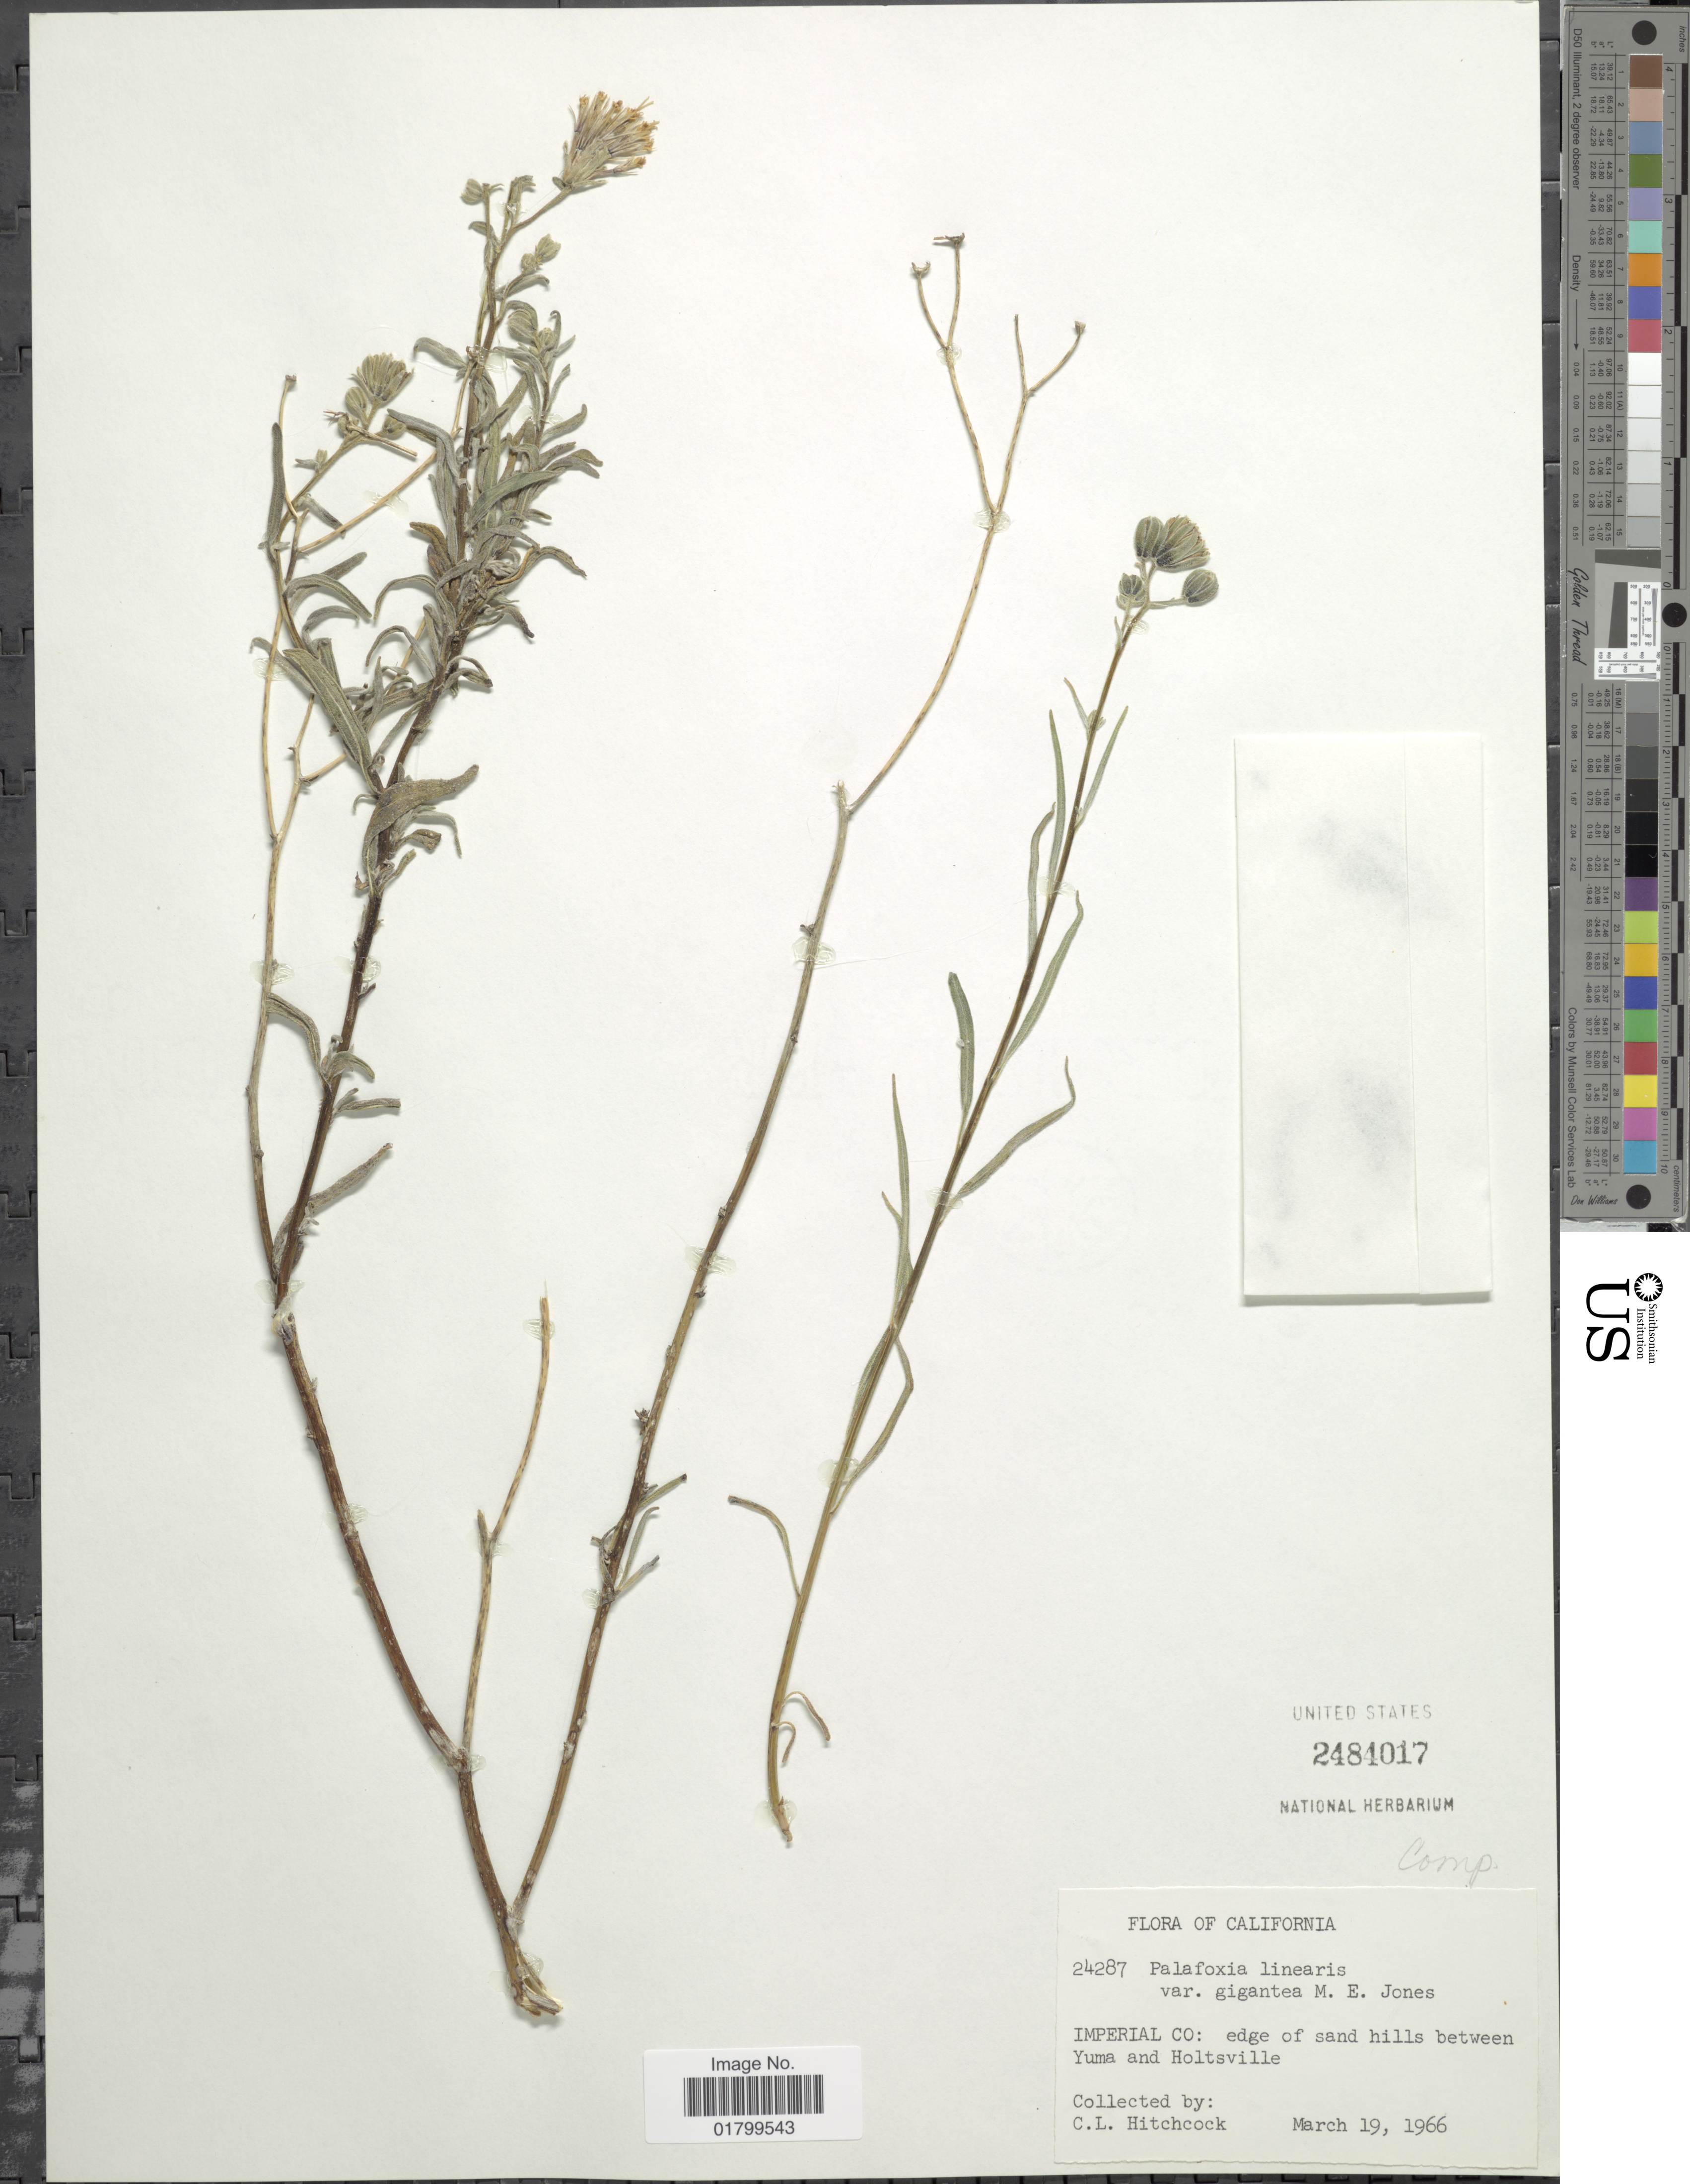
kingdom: Plantae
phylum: Tracheophyta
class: Magnoliopsida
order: Asterales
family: Asteraceae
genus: Palafoxia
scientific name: Palafoxia arida var. arida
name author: B.L. Turner & M.I. Morris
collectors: C. L. Hitchcock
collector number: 24287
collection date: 1966-03-19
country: United States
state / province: California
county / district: Imperial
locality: Imperial Co: edge of sand hills between Yuma and Holtsville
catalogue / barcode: US 2484017